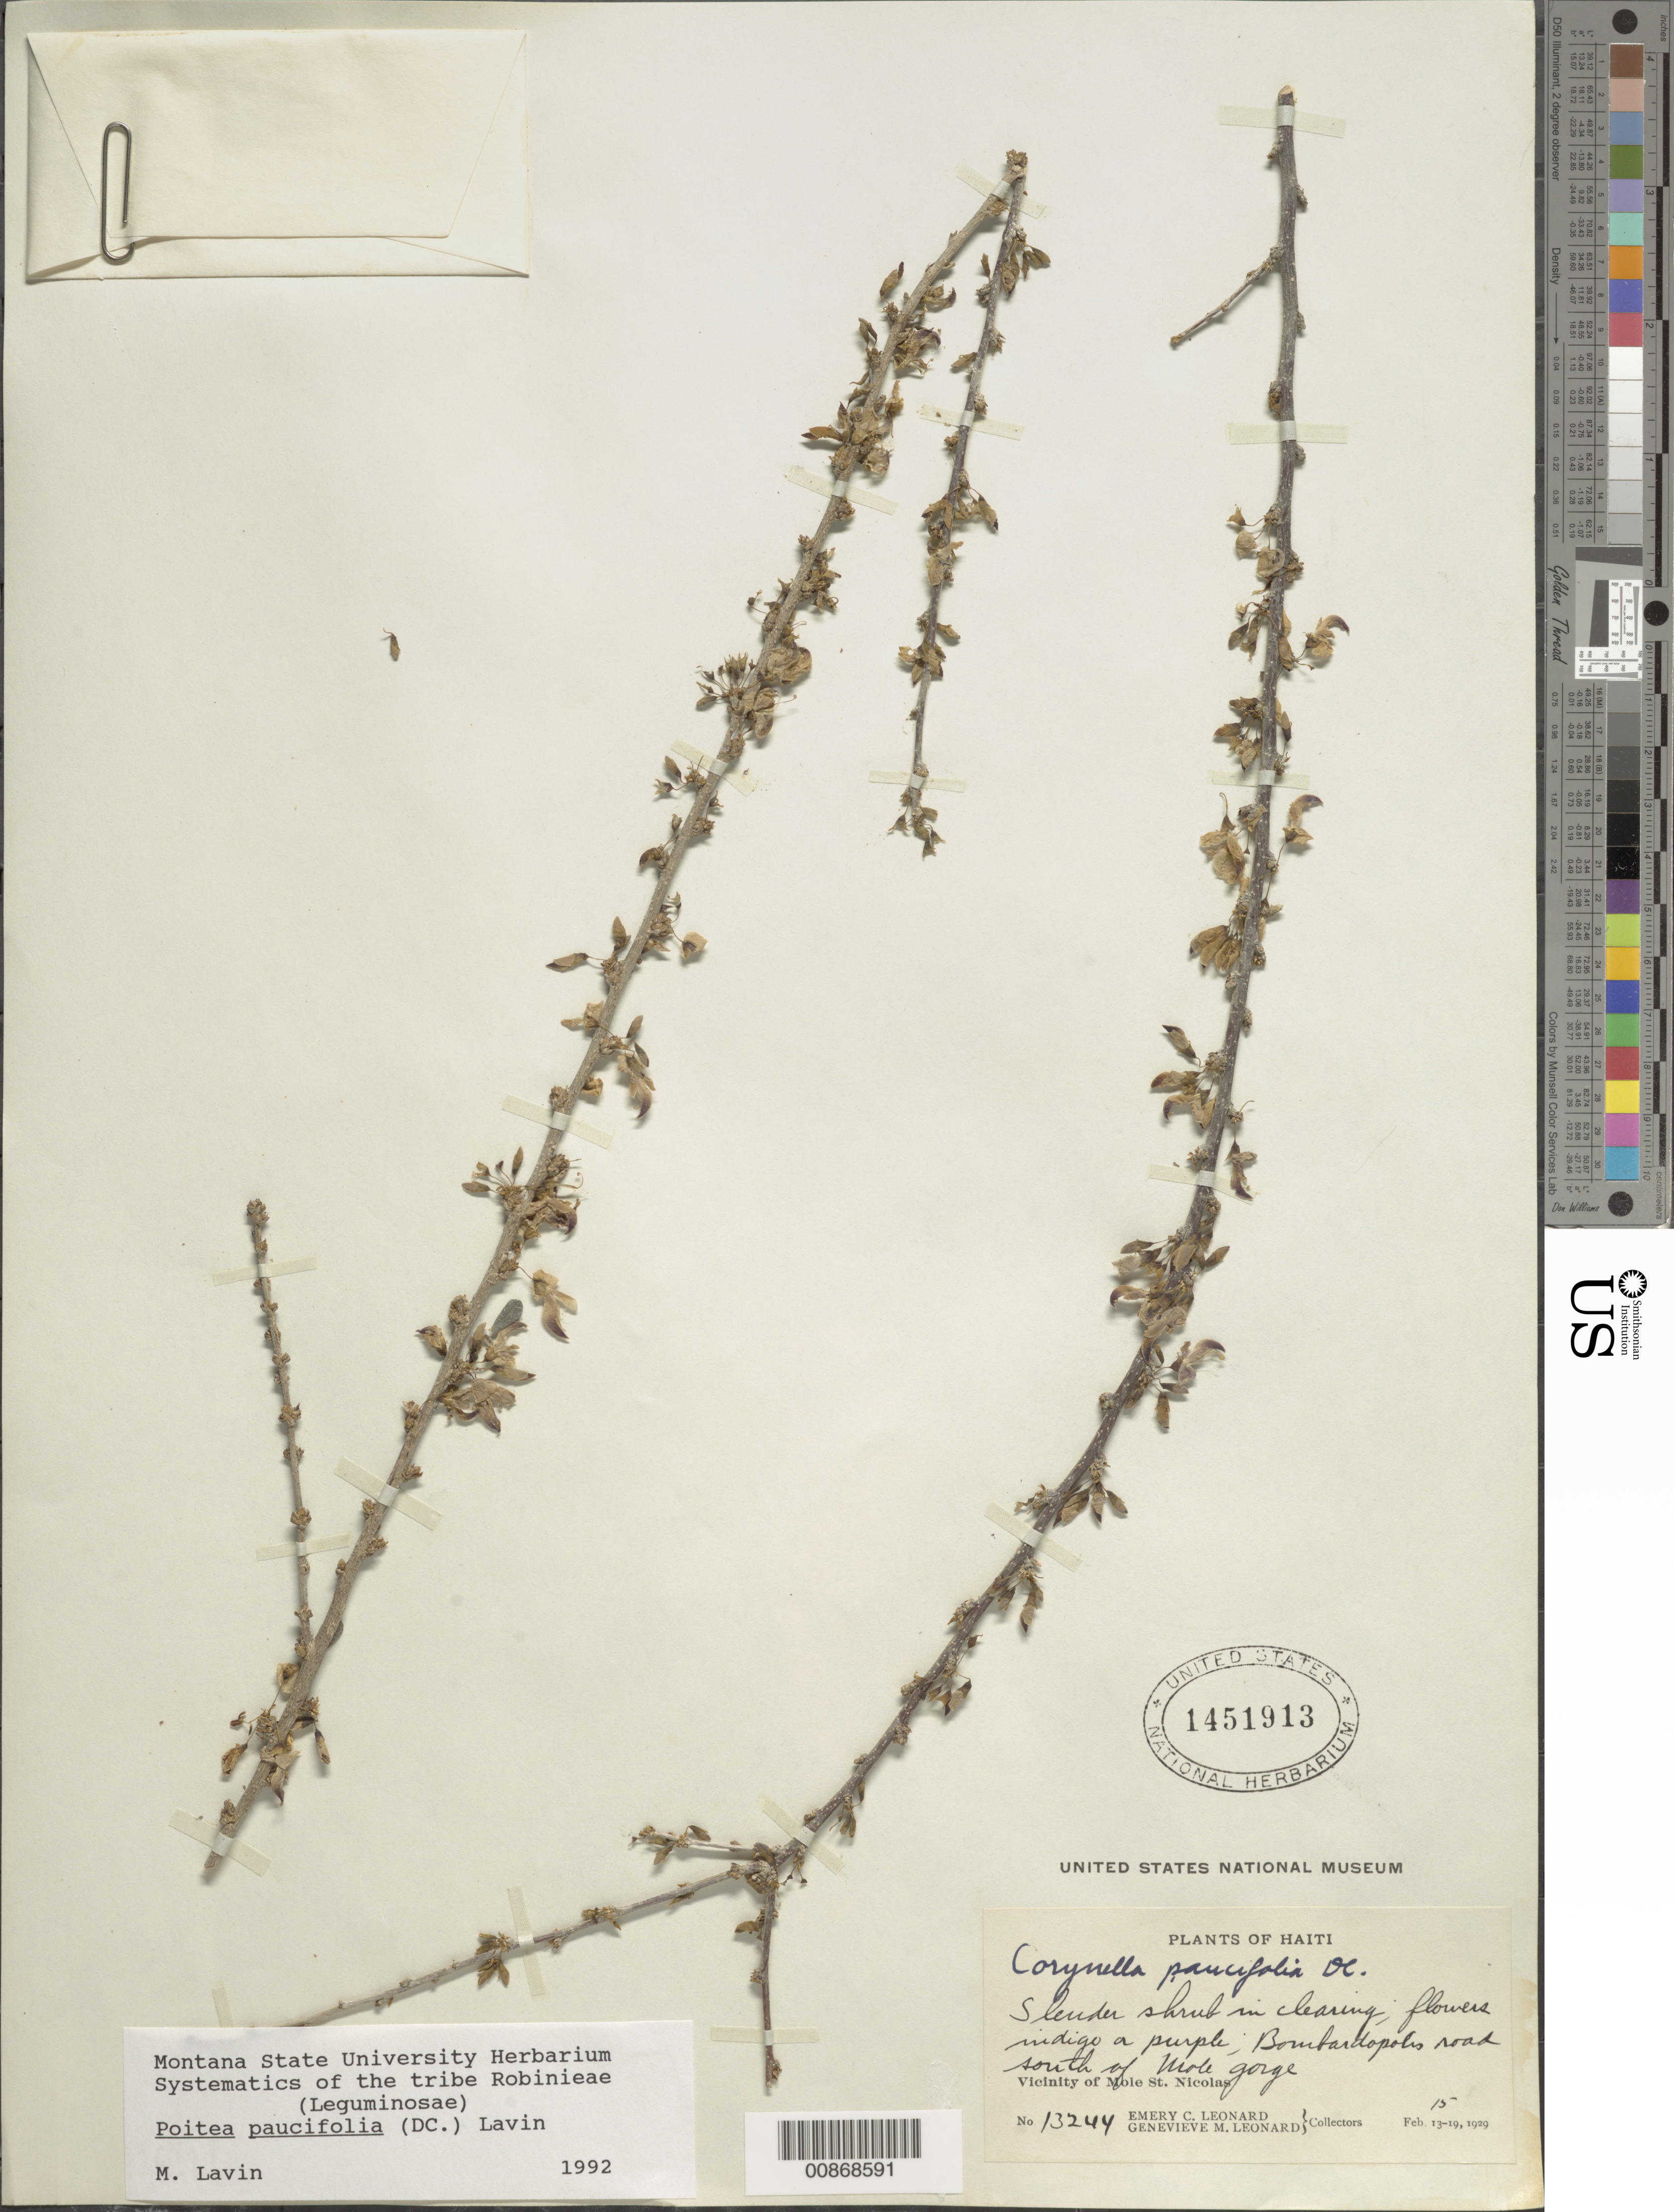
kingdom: Plantae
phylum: Tracheophyta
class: Magnoliopsida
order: Fabales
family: Fabaceae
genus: Poitea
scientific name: Poitea paucifolia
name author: (DC.) Lavin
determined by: Lavin, M.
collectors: E. C. Leonard & G. M. Leonard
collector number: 13244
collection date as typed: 15 Feb 1929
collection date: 1929-02-15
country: Haiti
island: Hispaniola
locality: Vicinity of Mole St. Nicolas. Bombardopolis road south of Mole Gorge.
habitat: In clearing.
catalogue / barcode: US 1451913